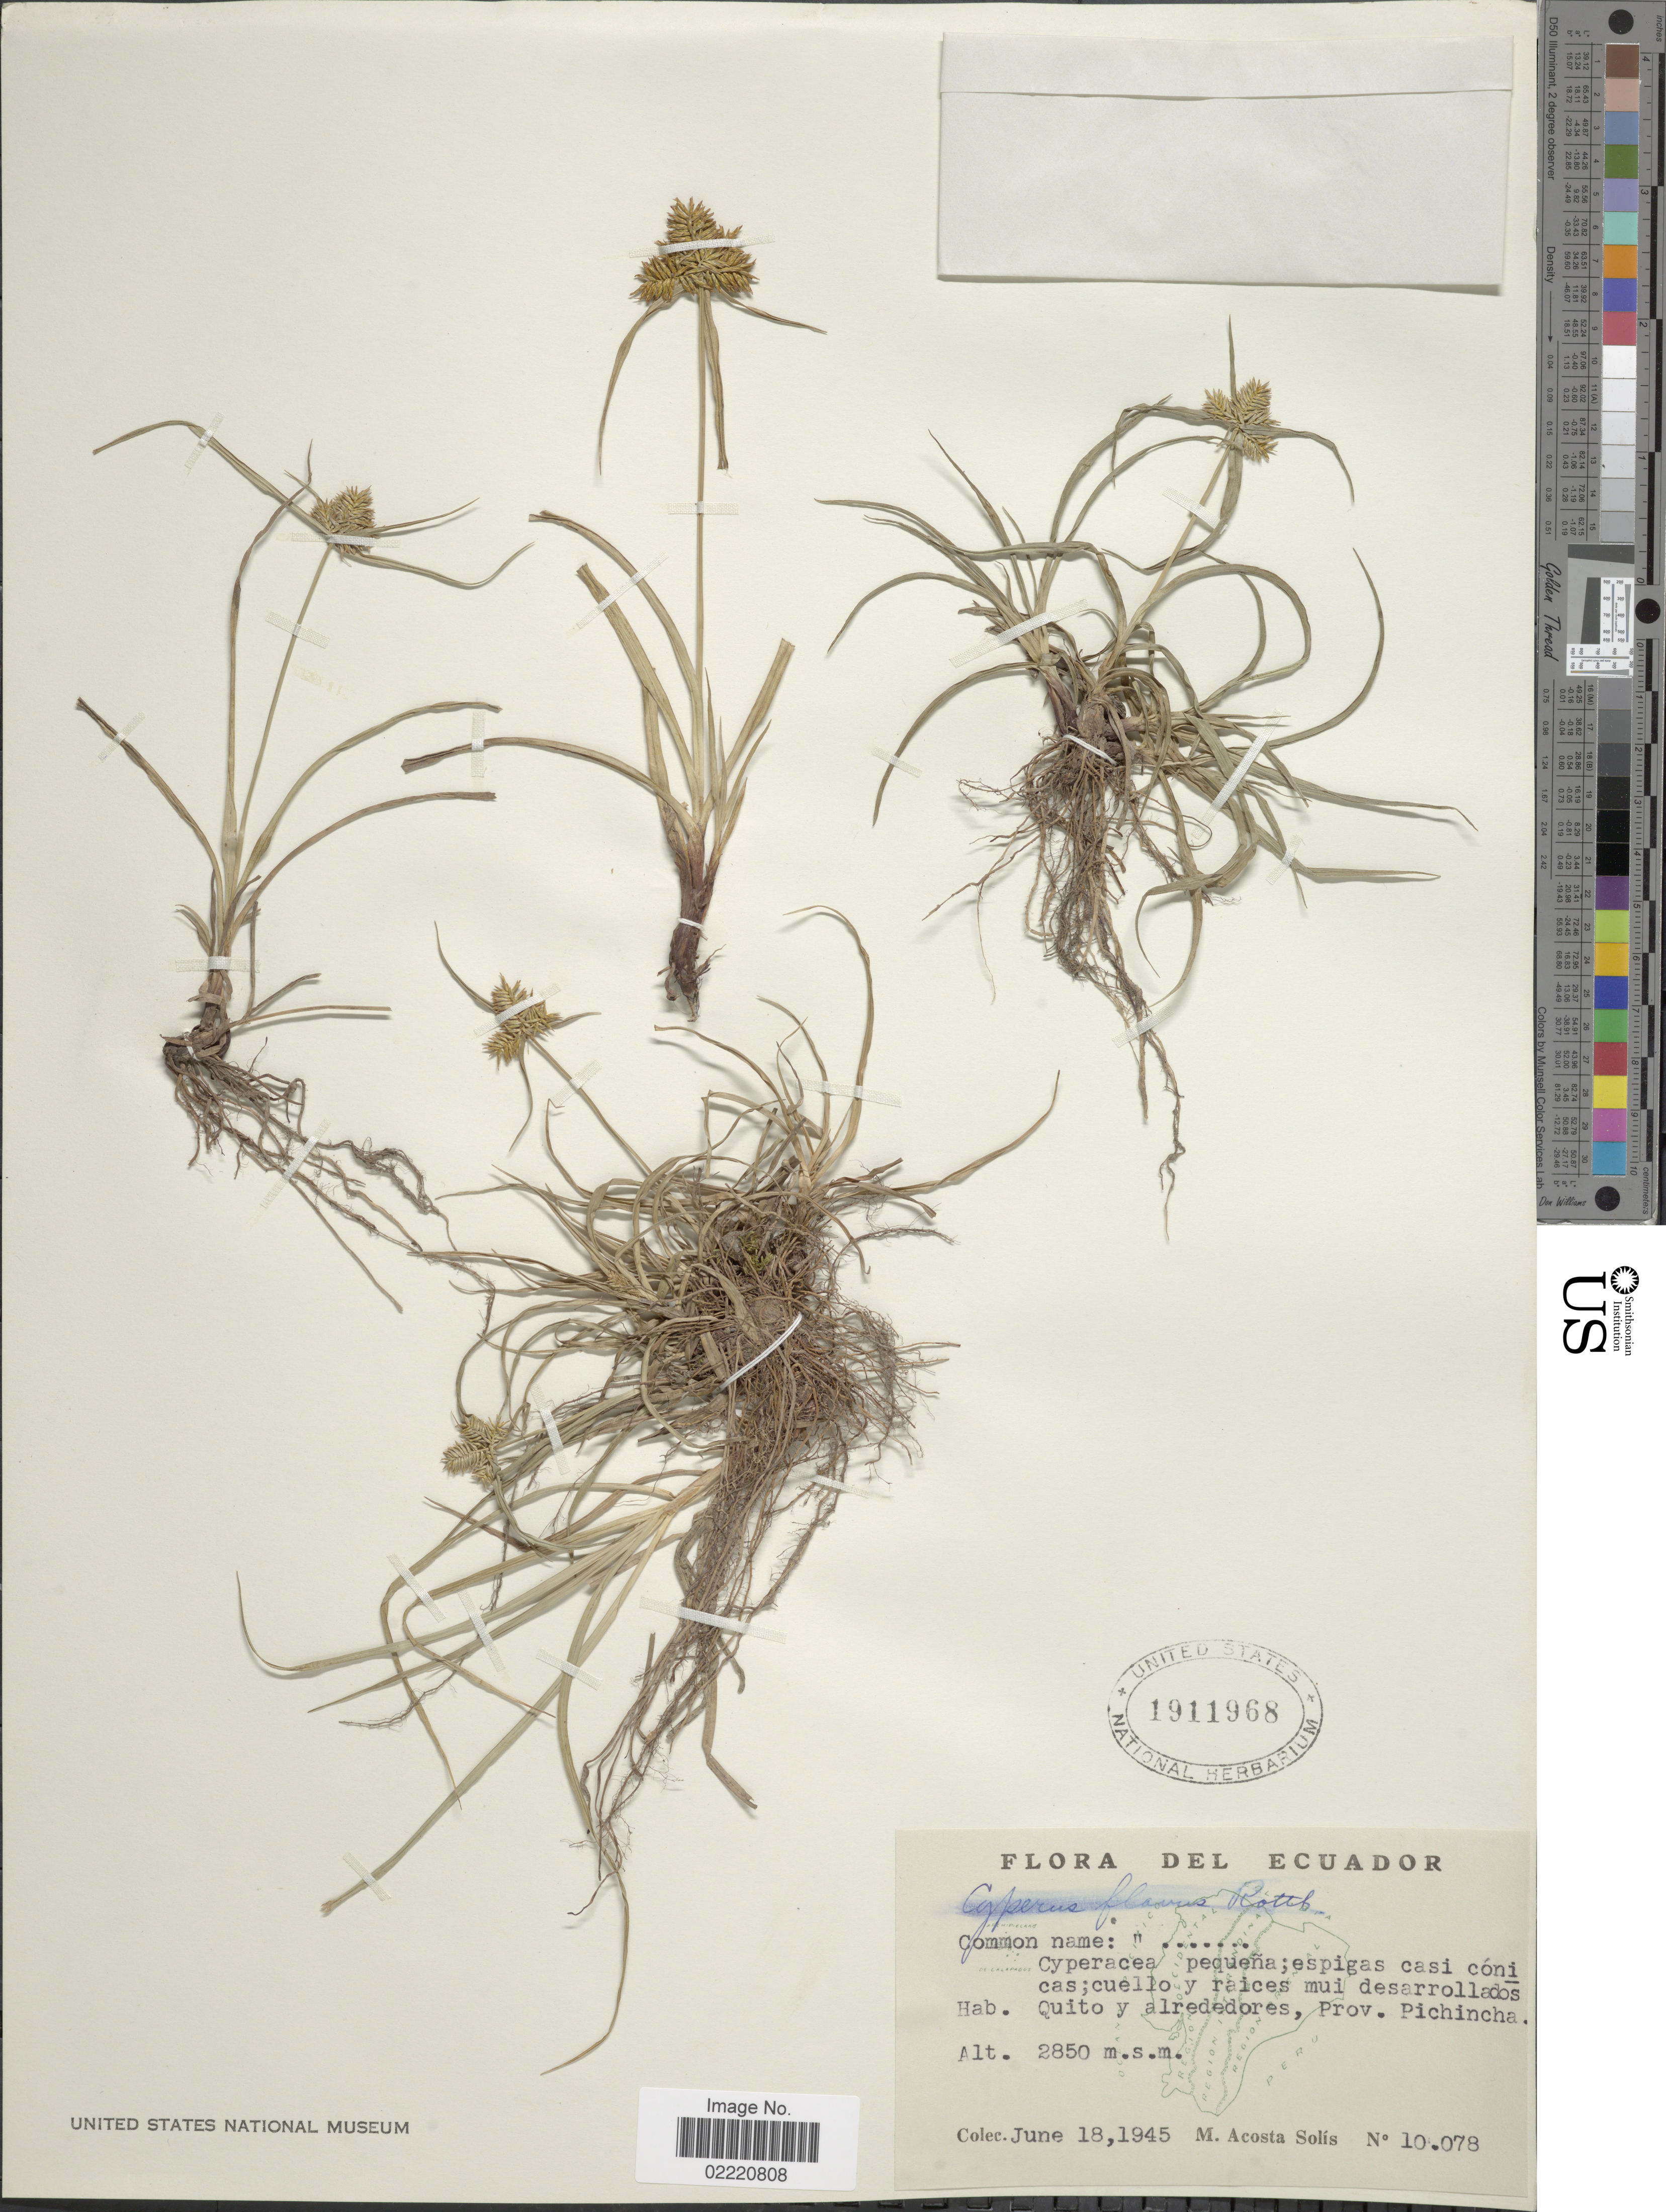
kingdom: Plantae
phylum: Tracheophyta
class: Liliopsida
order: Poales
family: Cyperaceae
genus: Cyperus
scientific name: Cyperus aggregatus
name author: (Willd.) Endl.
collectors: M. Acosta Solis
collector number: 10078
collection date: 1945-06-18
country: Ecuador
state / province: Pichincha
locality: Quito y alrededores, Prov. Pichincha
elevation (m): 2850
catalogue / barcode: US 1911968